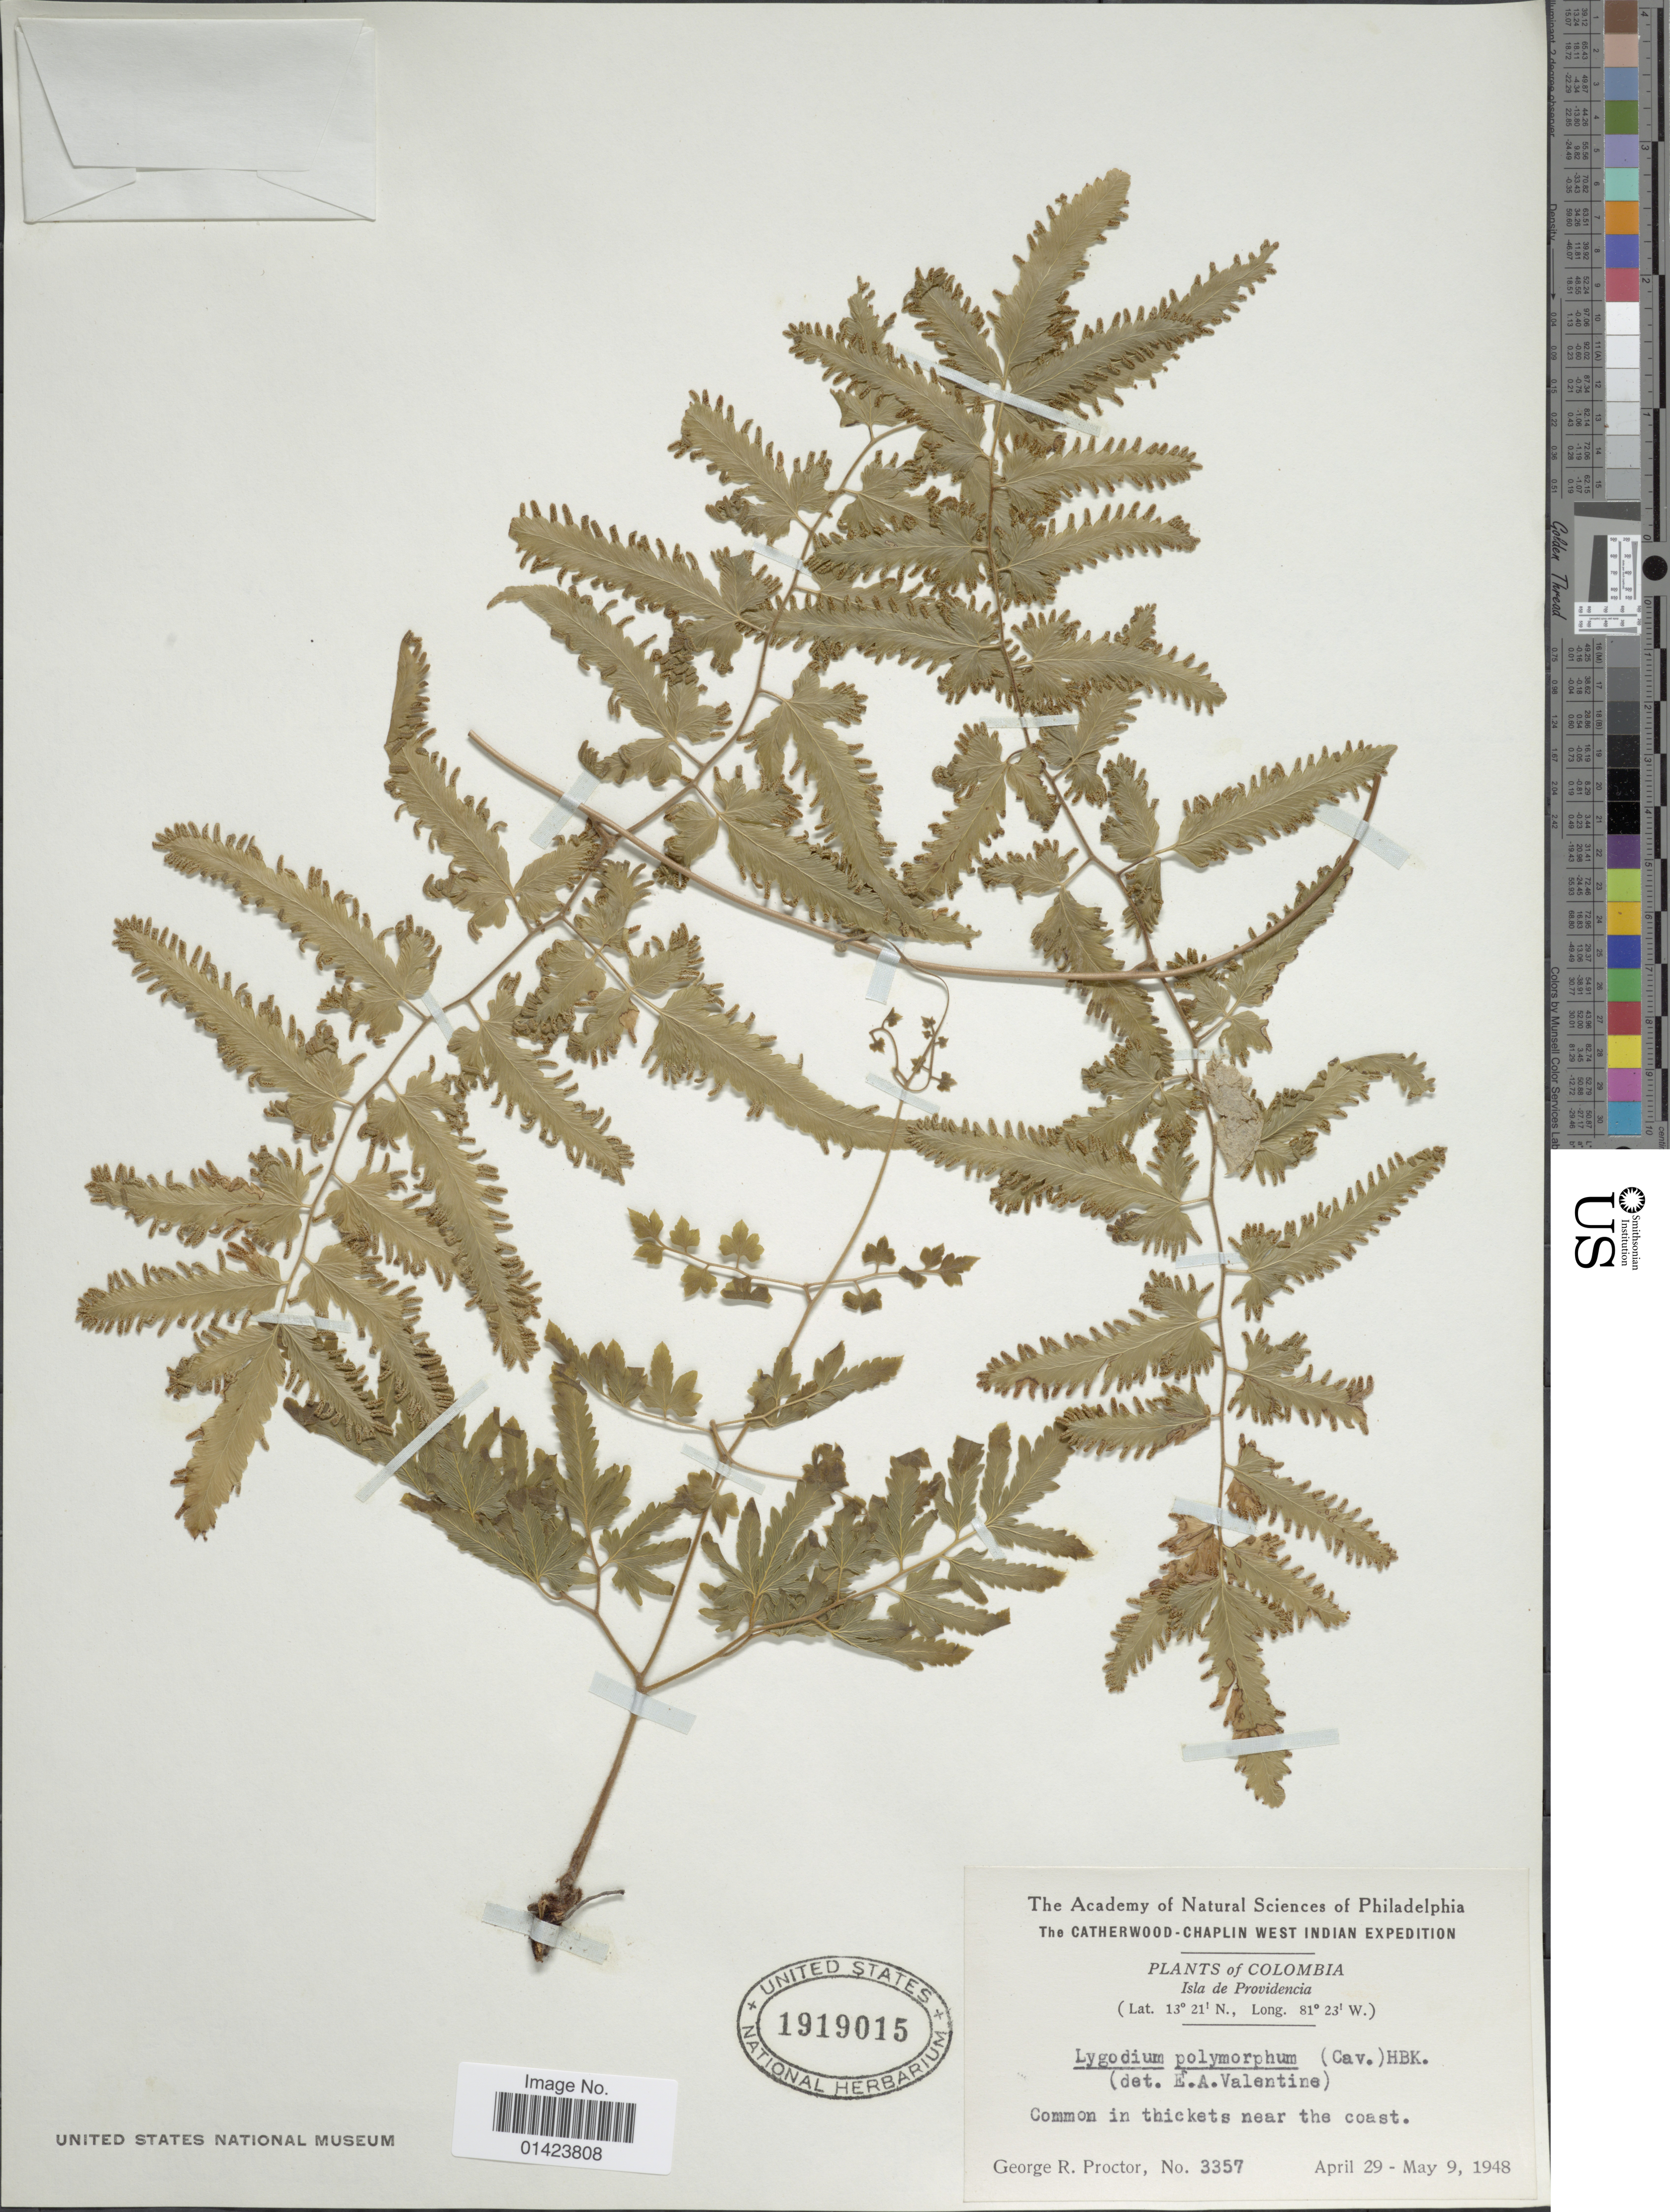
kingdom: Plantae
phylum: Tracheophyta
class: Polypodiopsida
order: Schizaeales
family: Lygodiaceae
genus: Lygodium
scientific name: Lygodium venustum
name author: Sw.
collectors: G. R. Proctor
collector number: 3357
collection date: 1948-04-29/1948-05-09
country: Colombia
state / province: San Andres y Providencia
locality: Isla de Providencia, common in thickets near the coast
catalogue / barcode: US 1919015